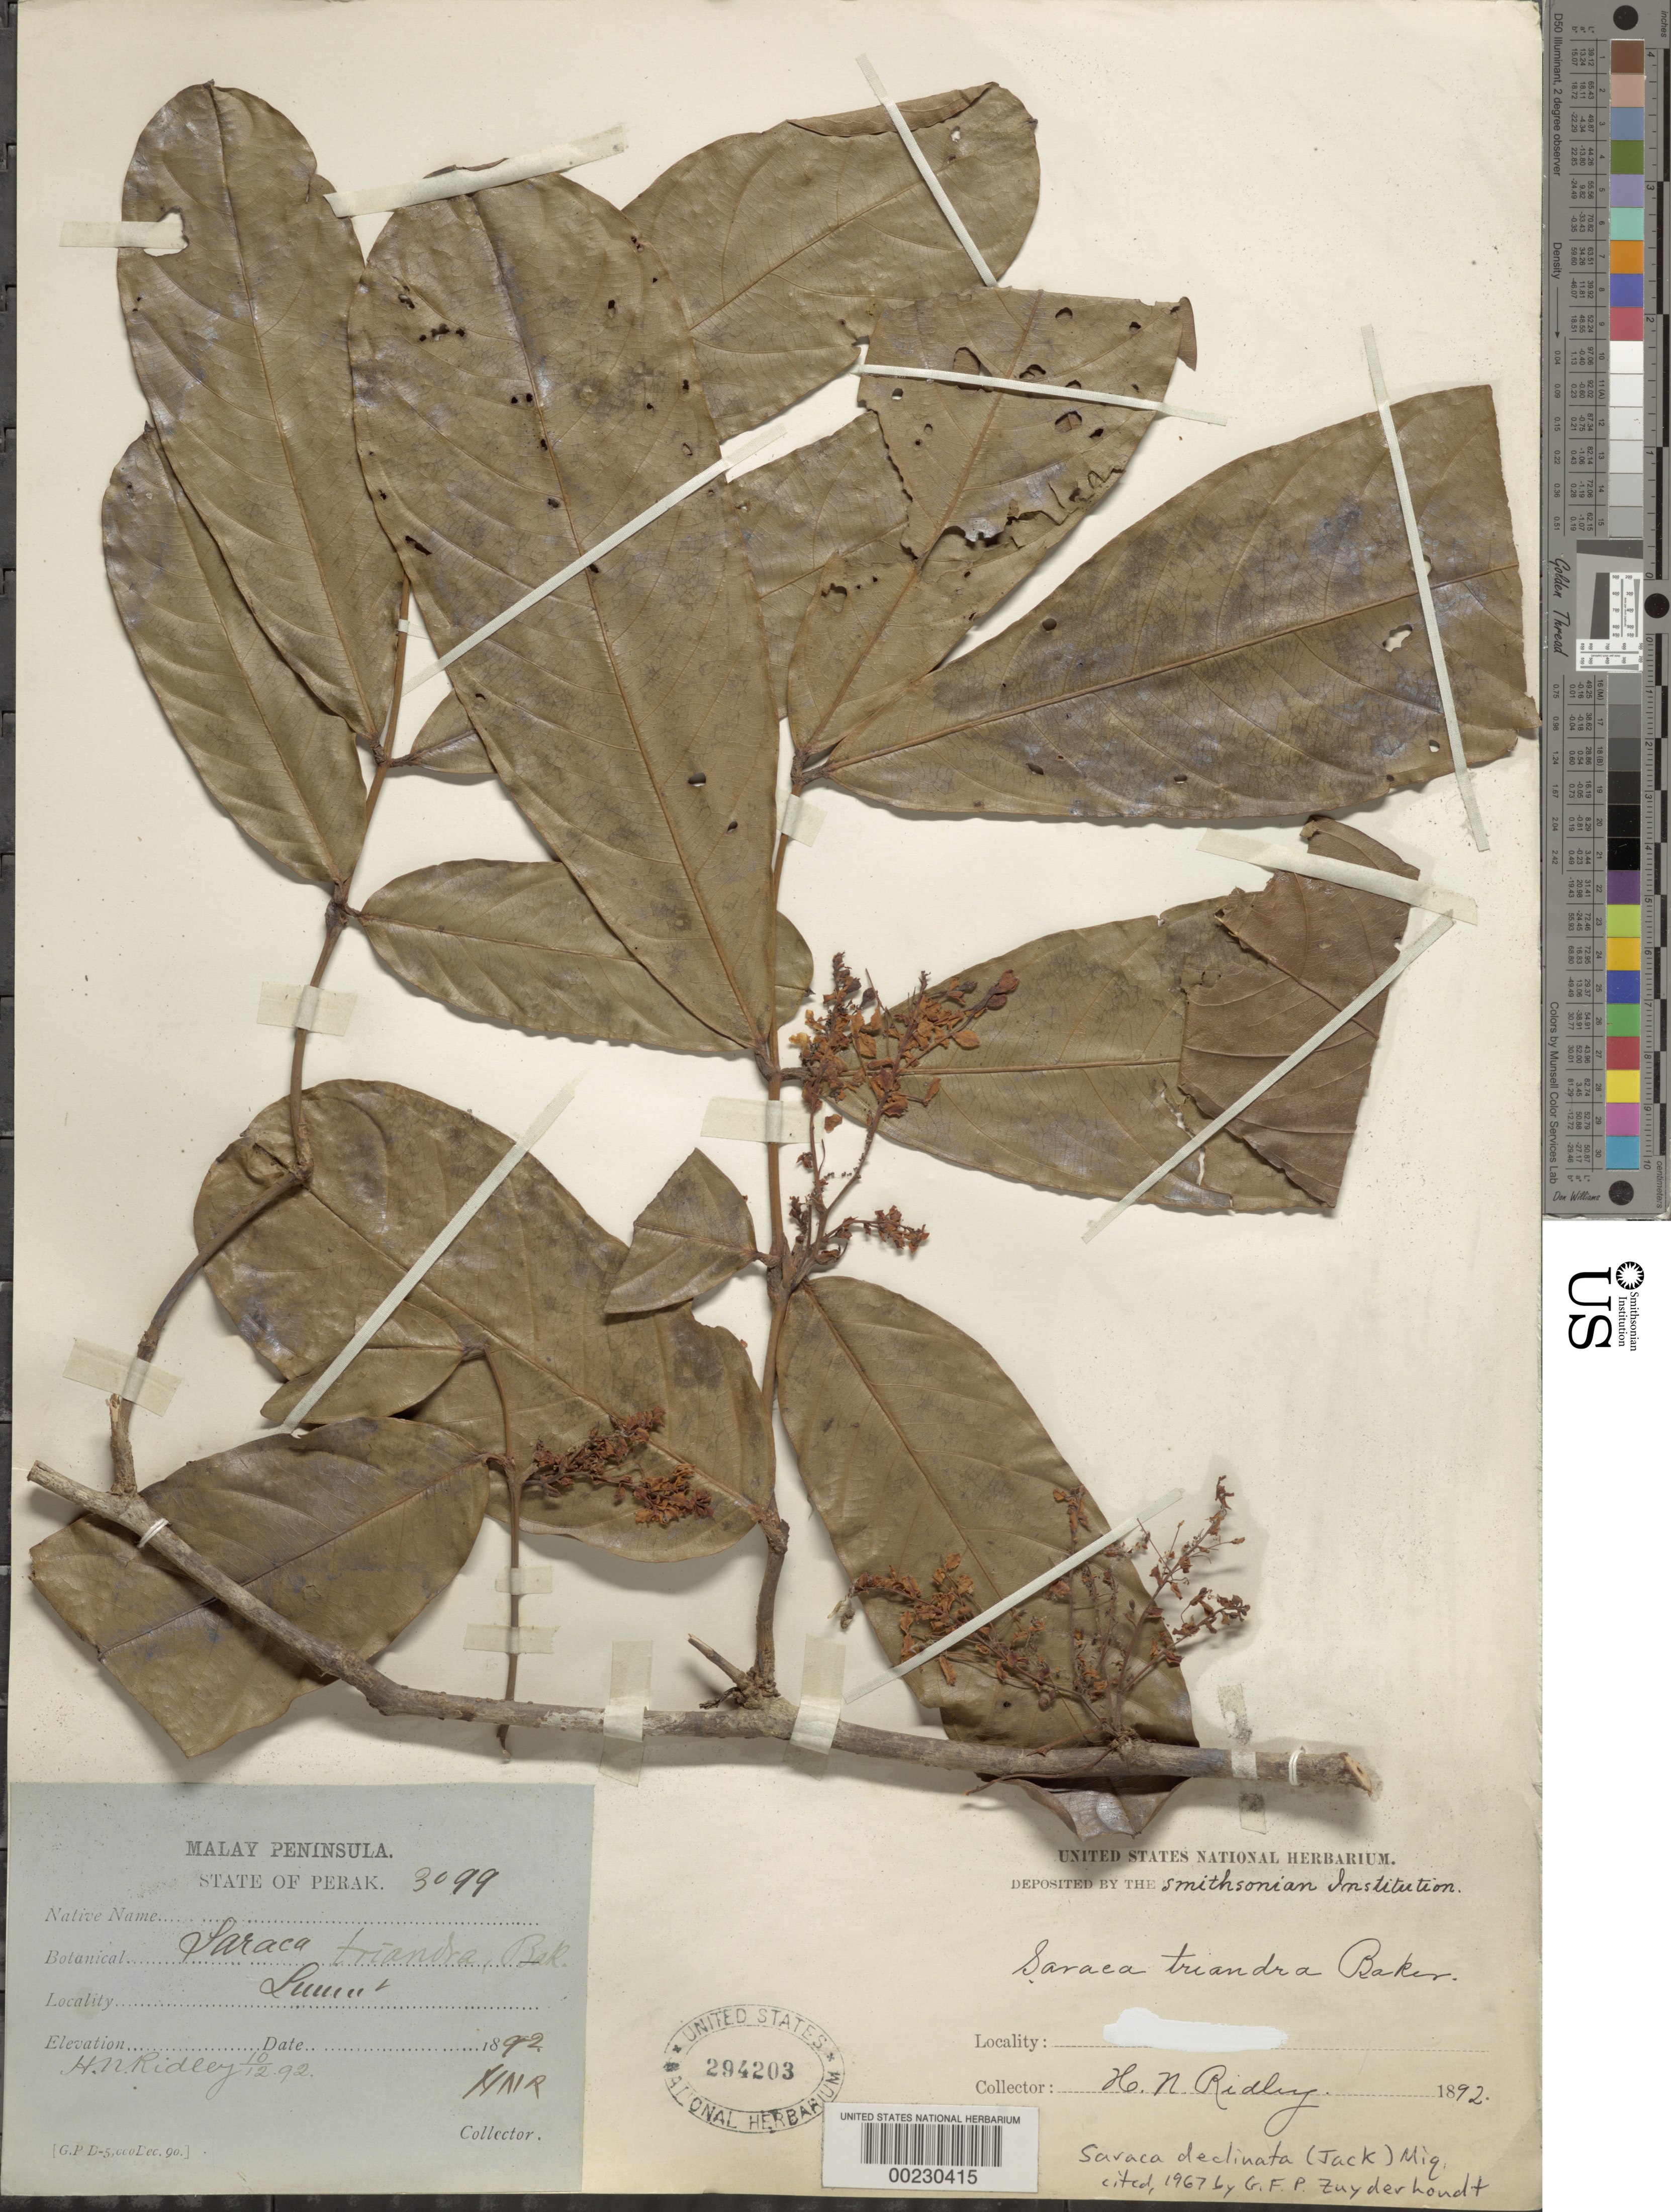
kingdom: Plantae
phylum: Tracheophyta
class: Magnoliopsida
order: Fabales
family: Fabaceae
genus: Saraca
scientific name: Saraca declinata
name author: (J.G. Jack) Miq.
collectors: H. N. Ridley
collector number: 3099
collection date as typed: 12 Oct 1892 or 10 Dec 1892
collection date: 1892-10-12 or 1892-12-10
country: Malaysia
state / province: Perak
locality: Larut [Malay Peninsula]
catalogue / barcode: US 294203